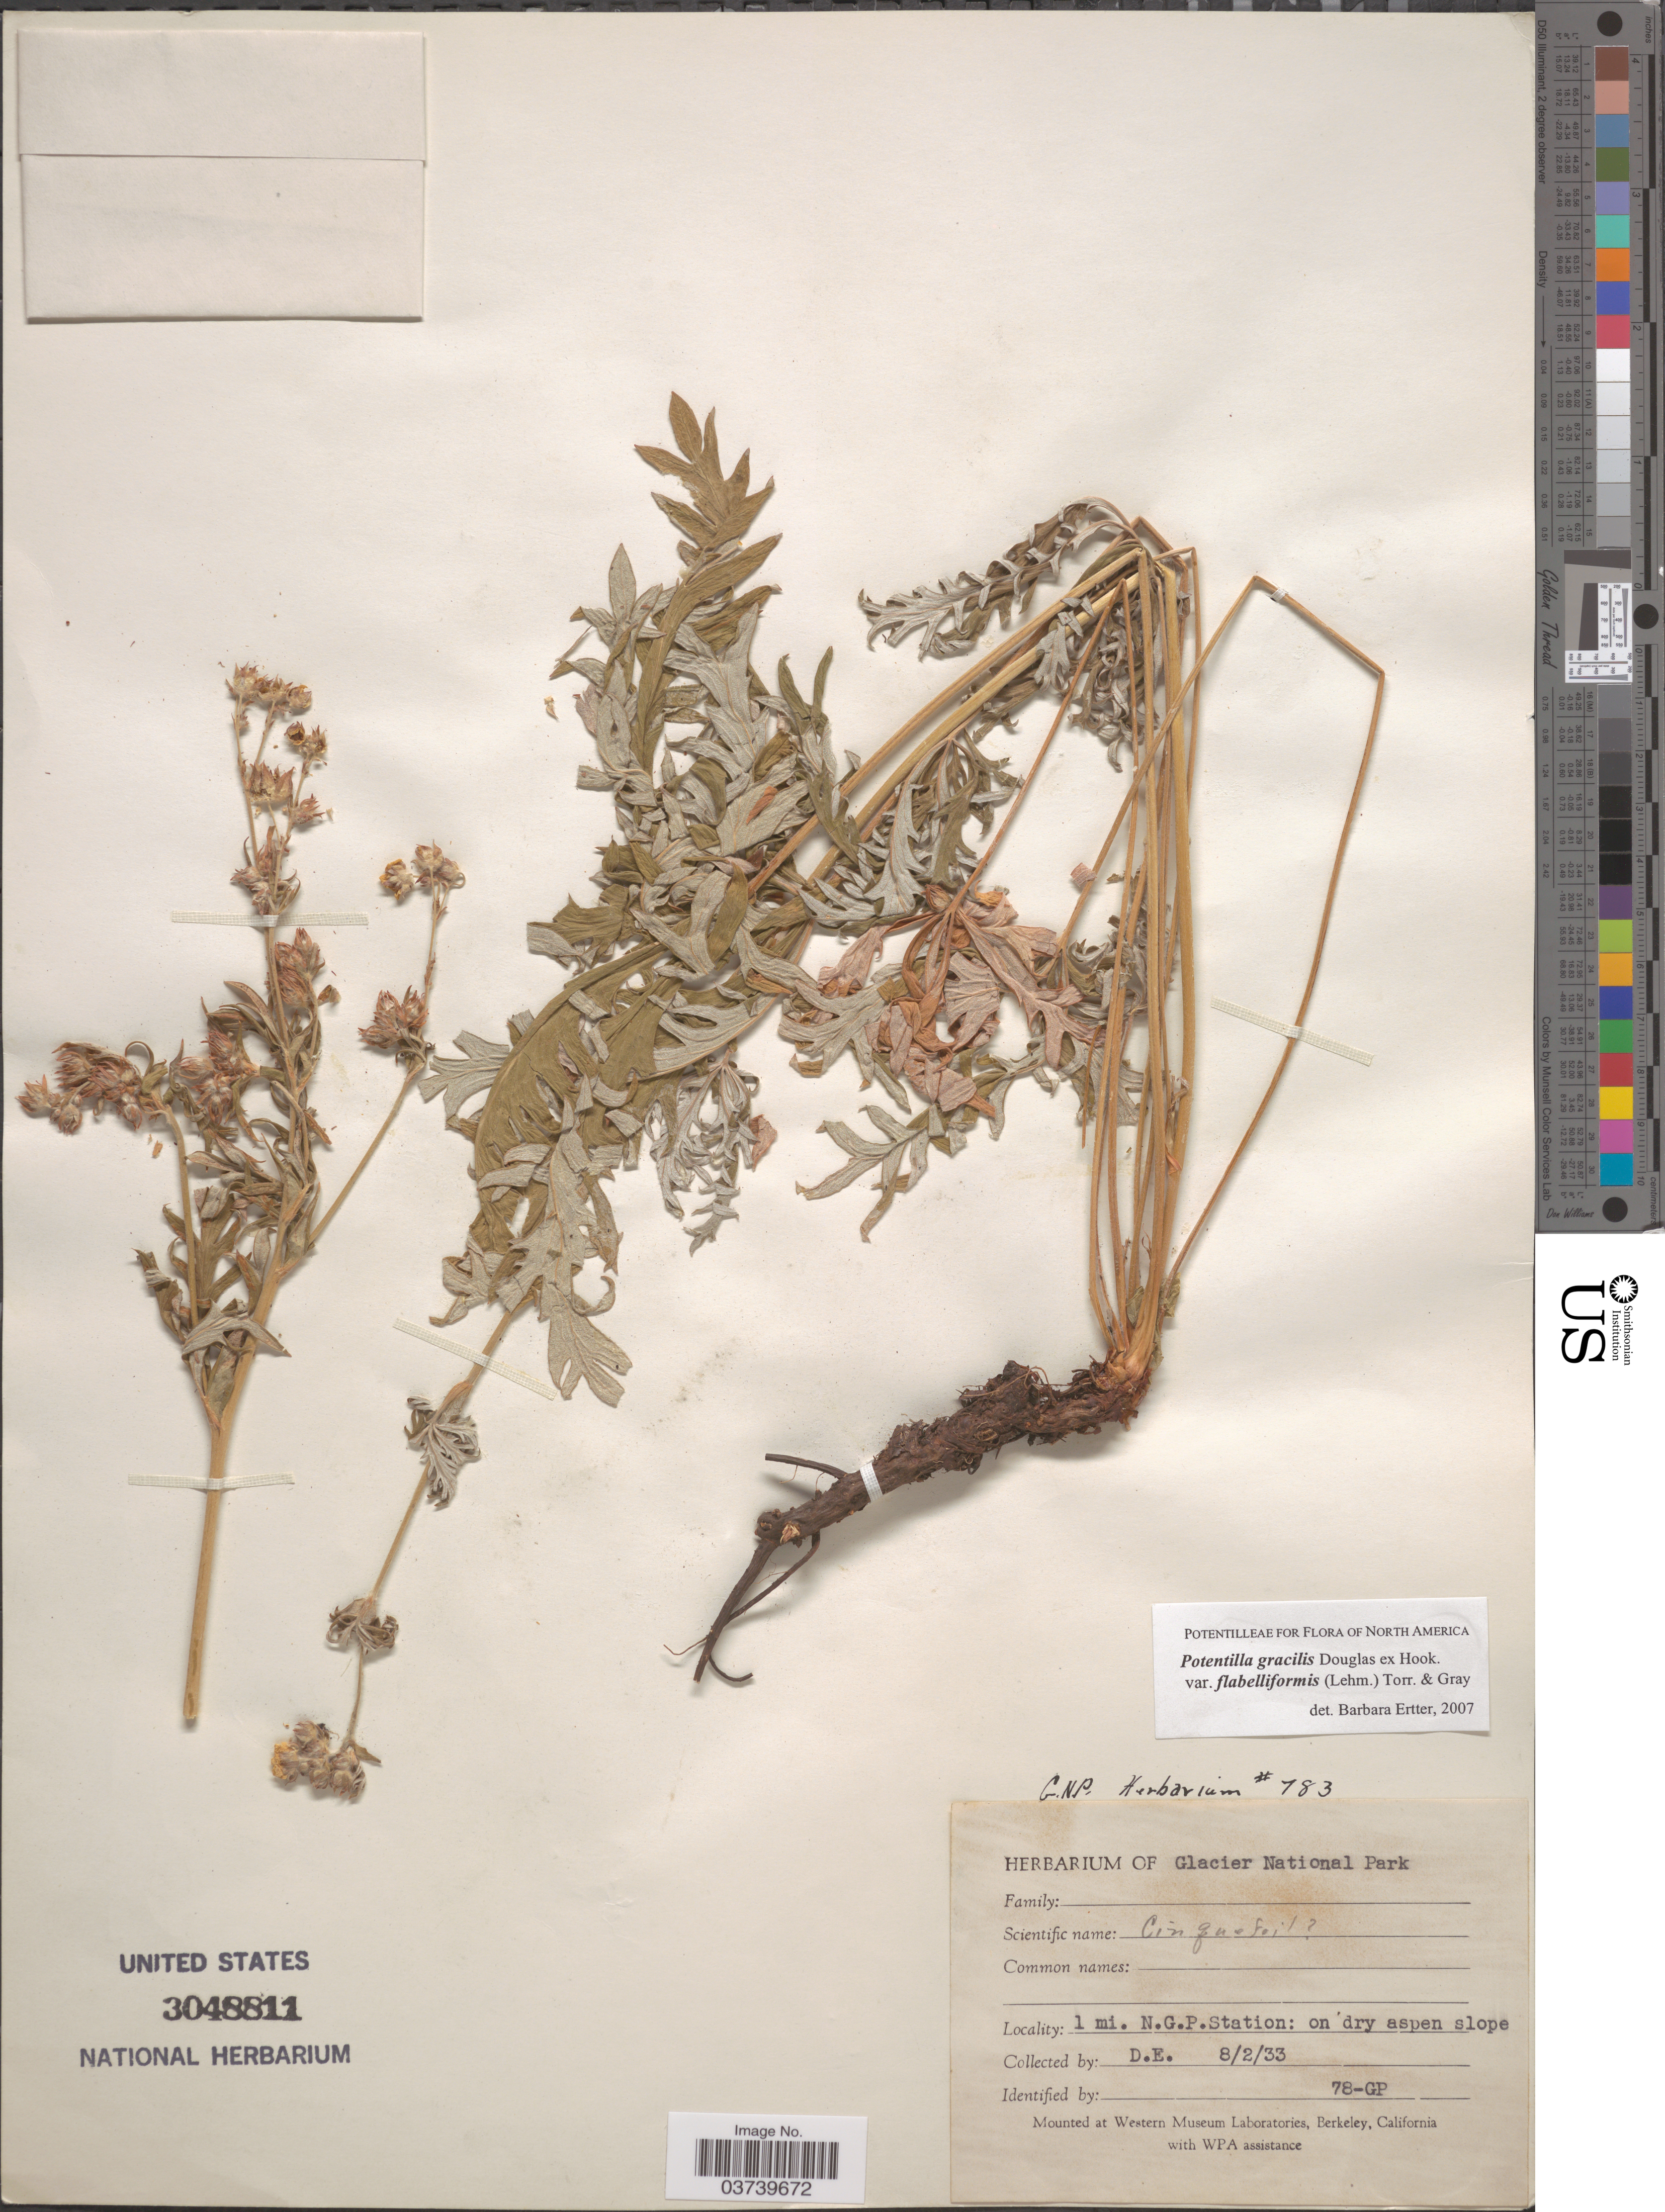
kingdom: Plantae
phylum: Tracheophyta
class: Magnoliopsida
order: Rosales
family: Rosaceae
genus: Potentilla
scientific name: Potentilla gracilis var. flabelliformis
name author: (Lehm.) Nutt.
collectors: D. E.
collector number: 78-GP?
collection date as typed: Transcribed d/m/y: 8/2/33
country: United States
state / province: Montana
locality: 1 mi. N.G.P. Station: on dry aspen slope.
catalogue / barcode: US 3048811